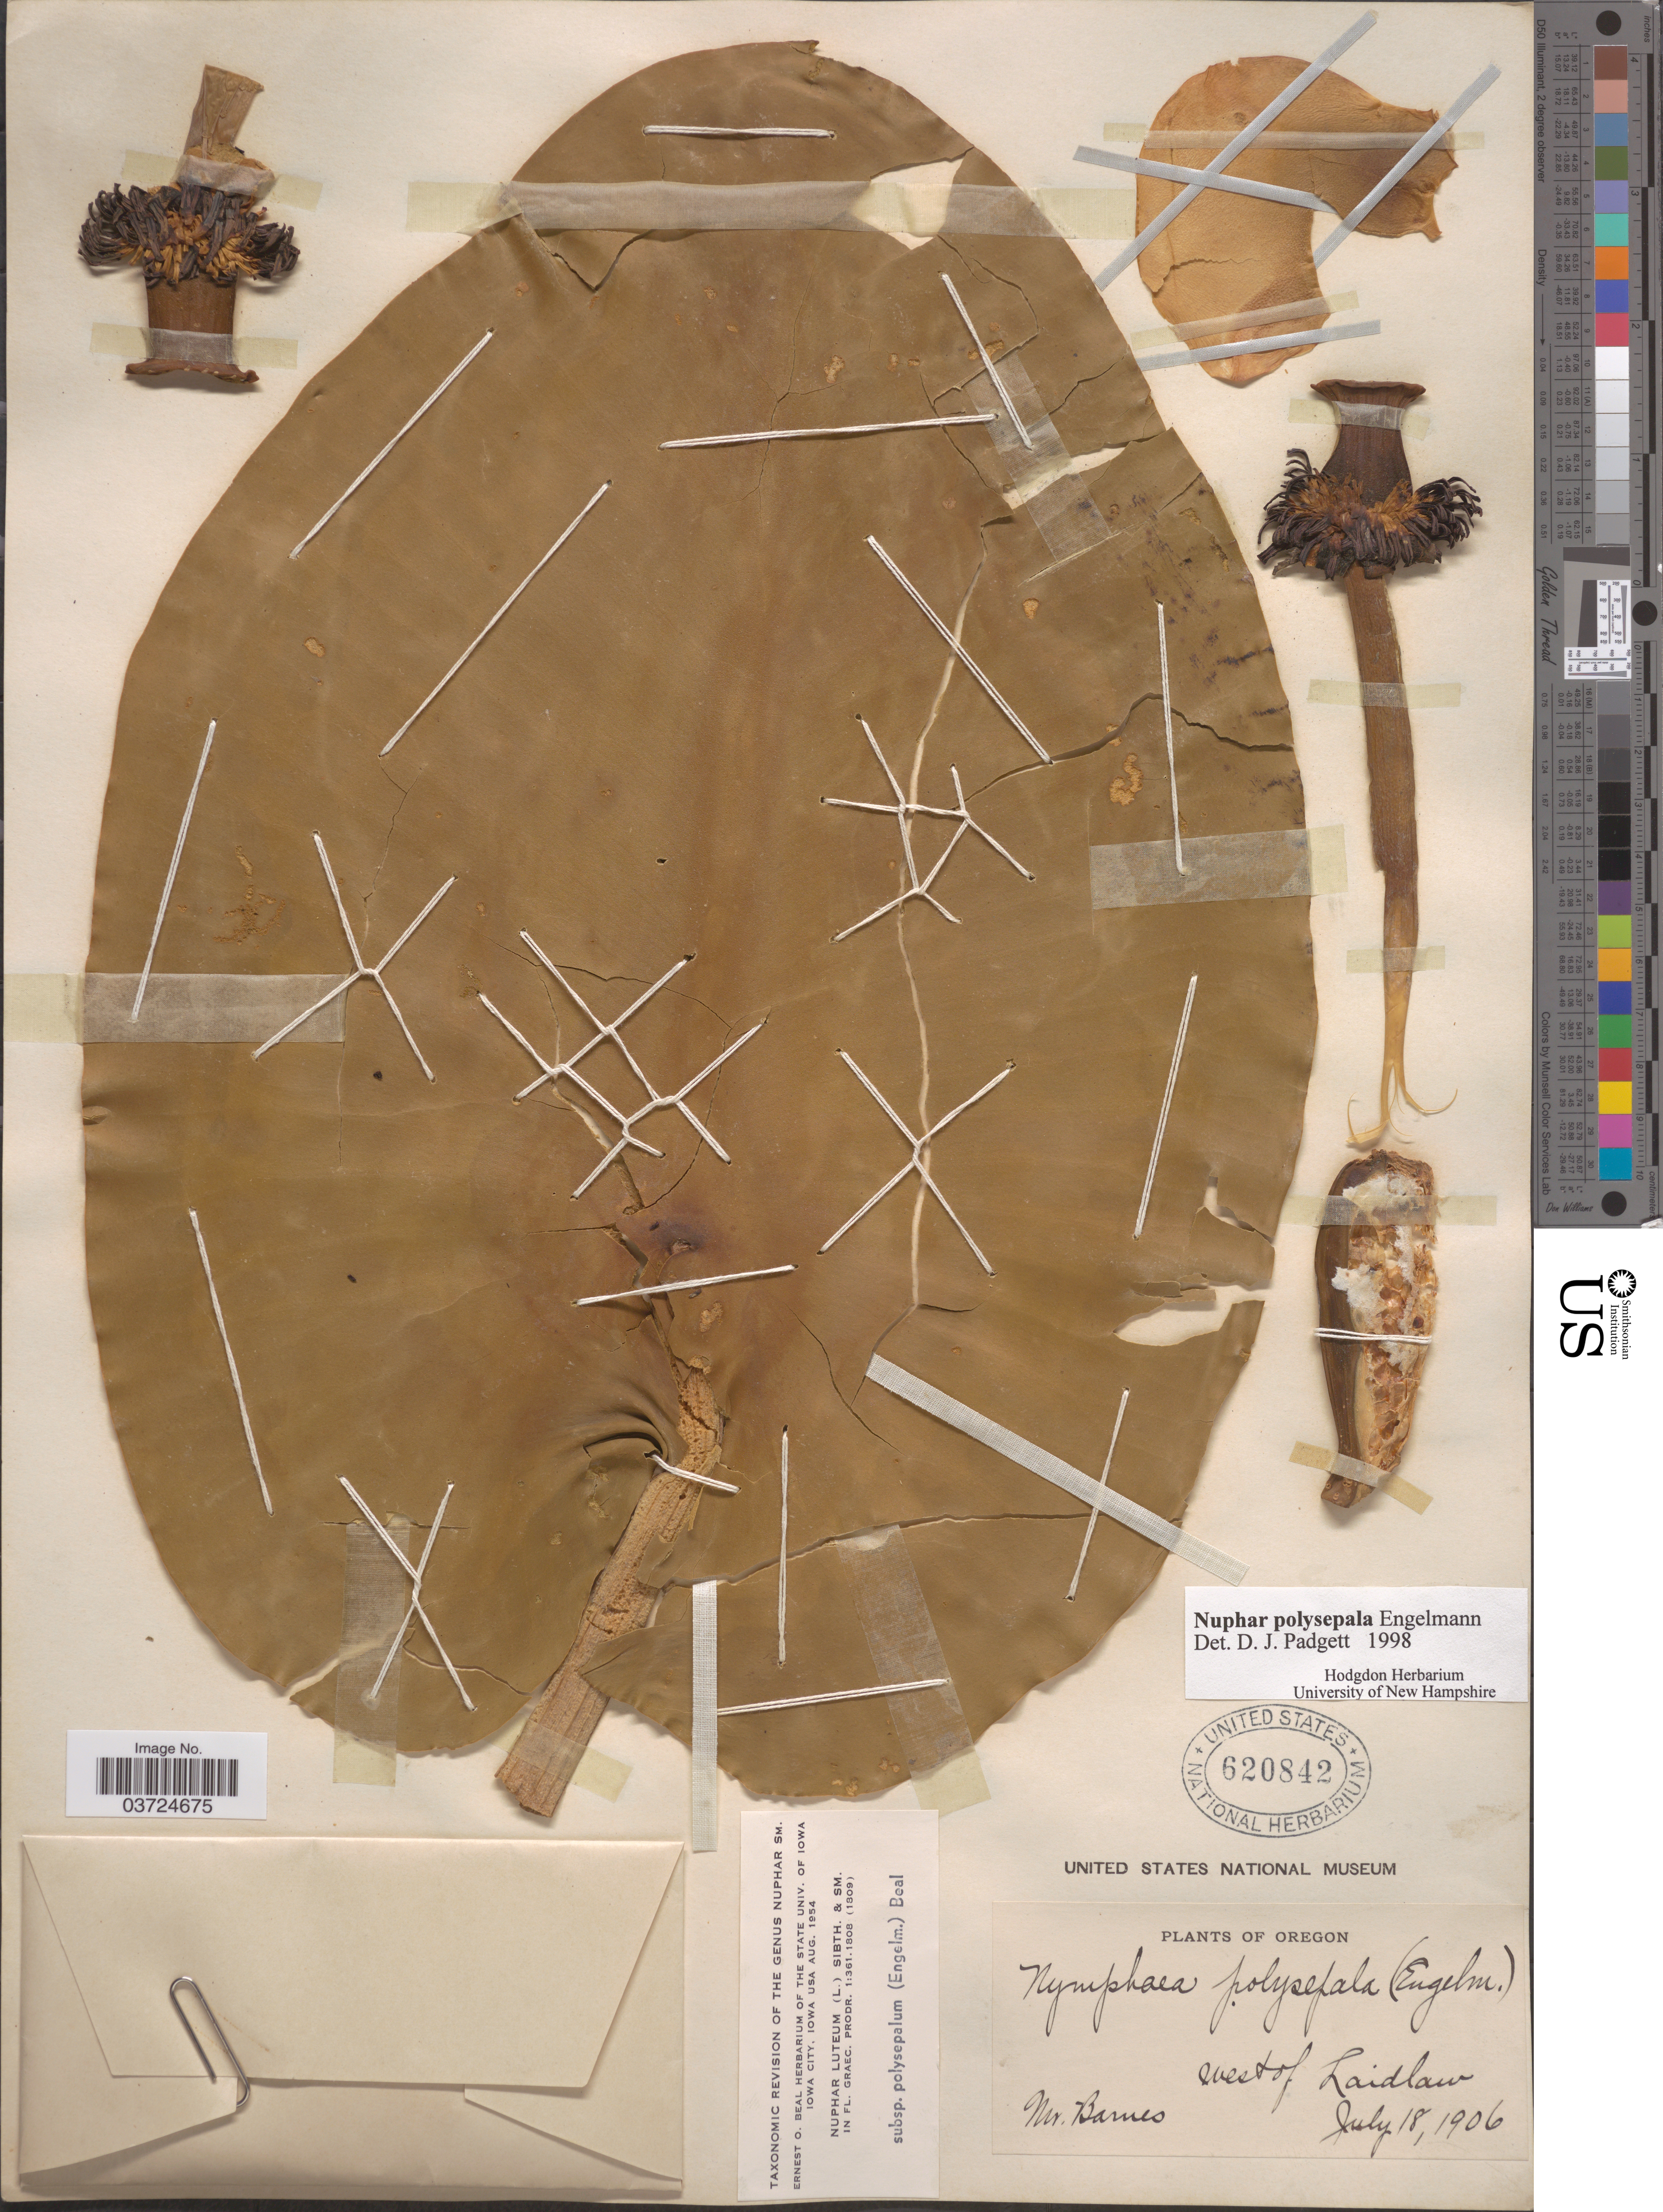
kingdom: Plantae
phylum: Tracheophyta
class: Magnoliopsida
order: Nymphaeales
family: Nymphaeaceae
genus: Nuphar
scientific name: Nuphar polysepala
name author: Englem.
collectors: Mr. Barnes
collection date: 1906-07-18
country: United States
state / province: Oregon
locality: West of Laidlaw.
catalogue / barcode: US 620842